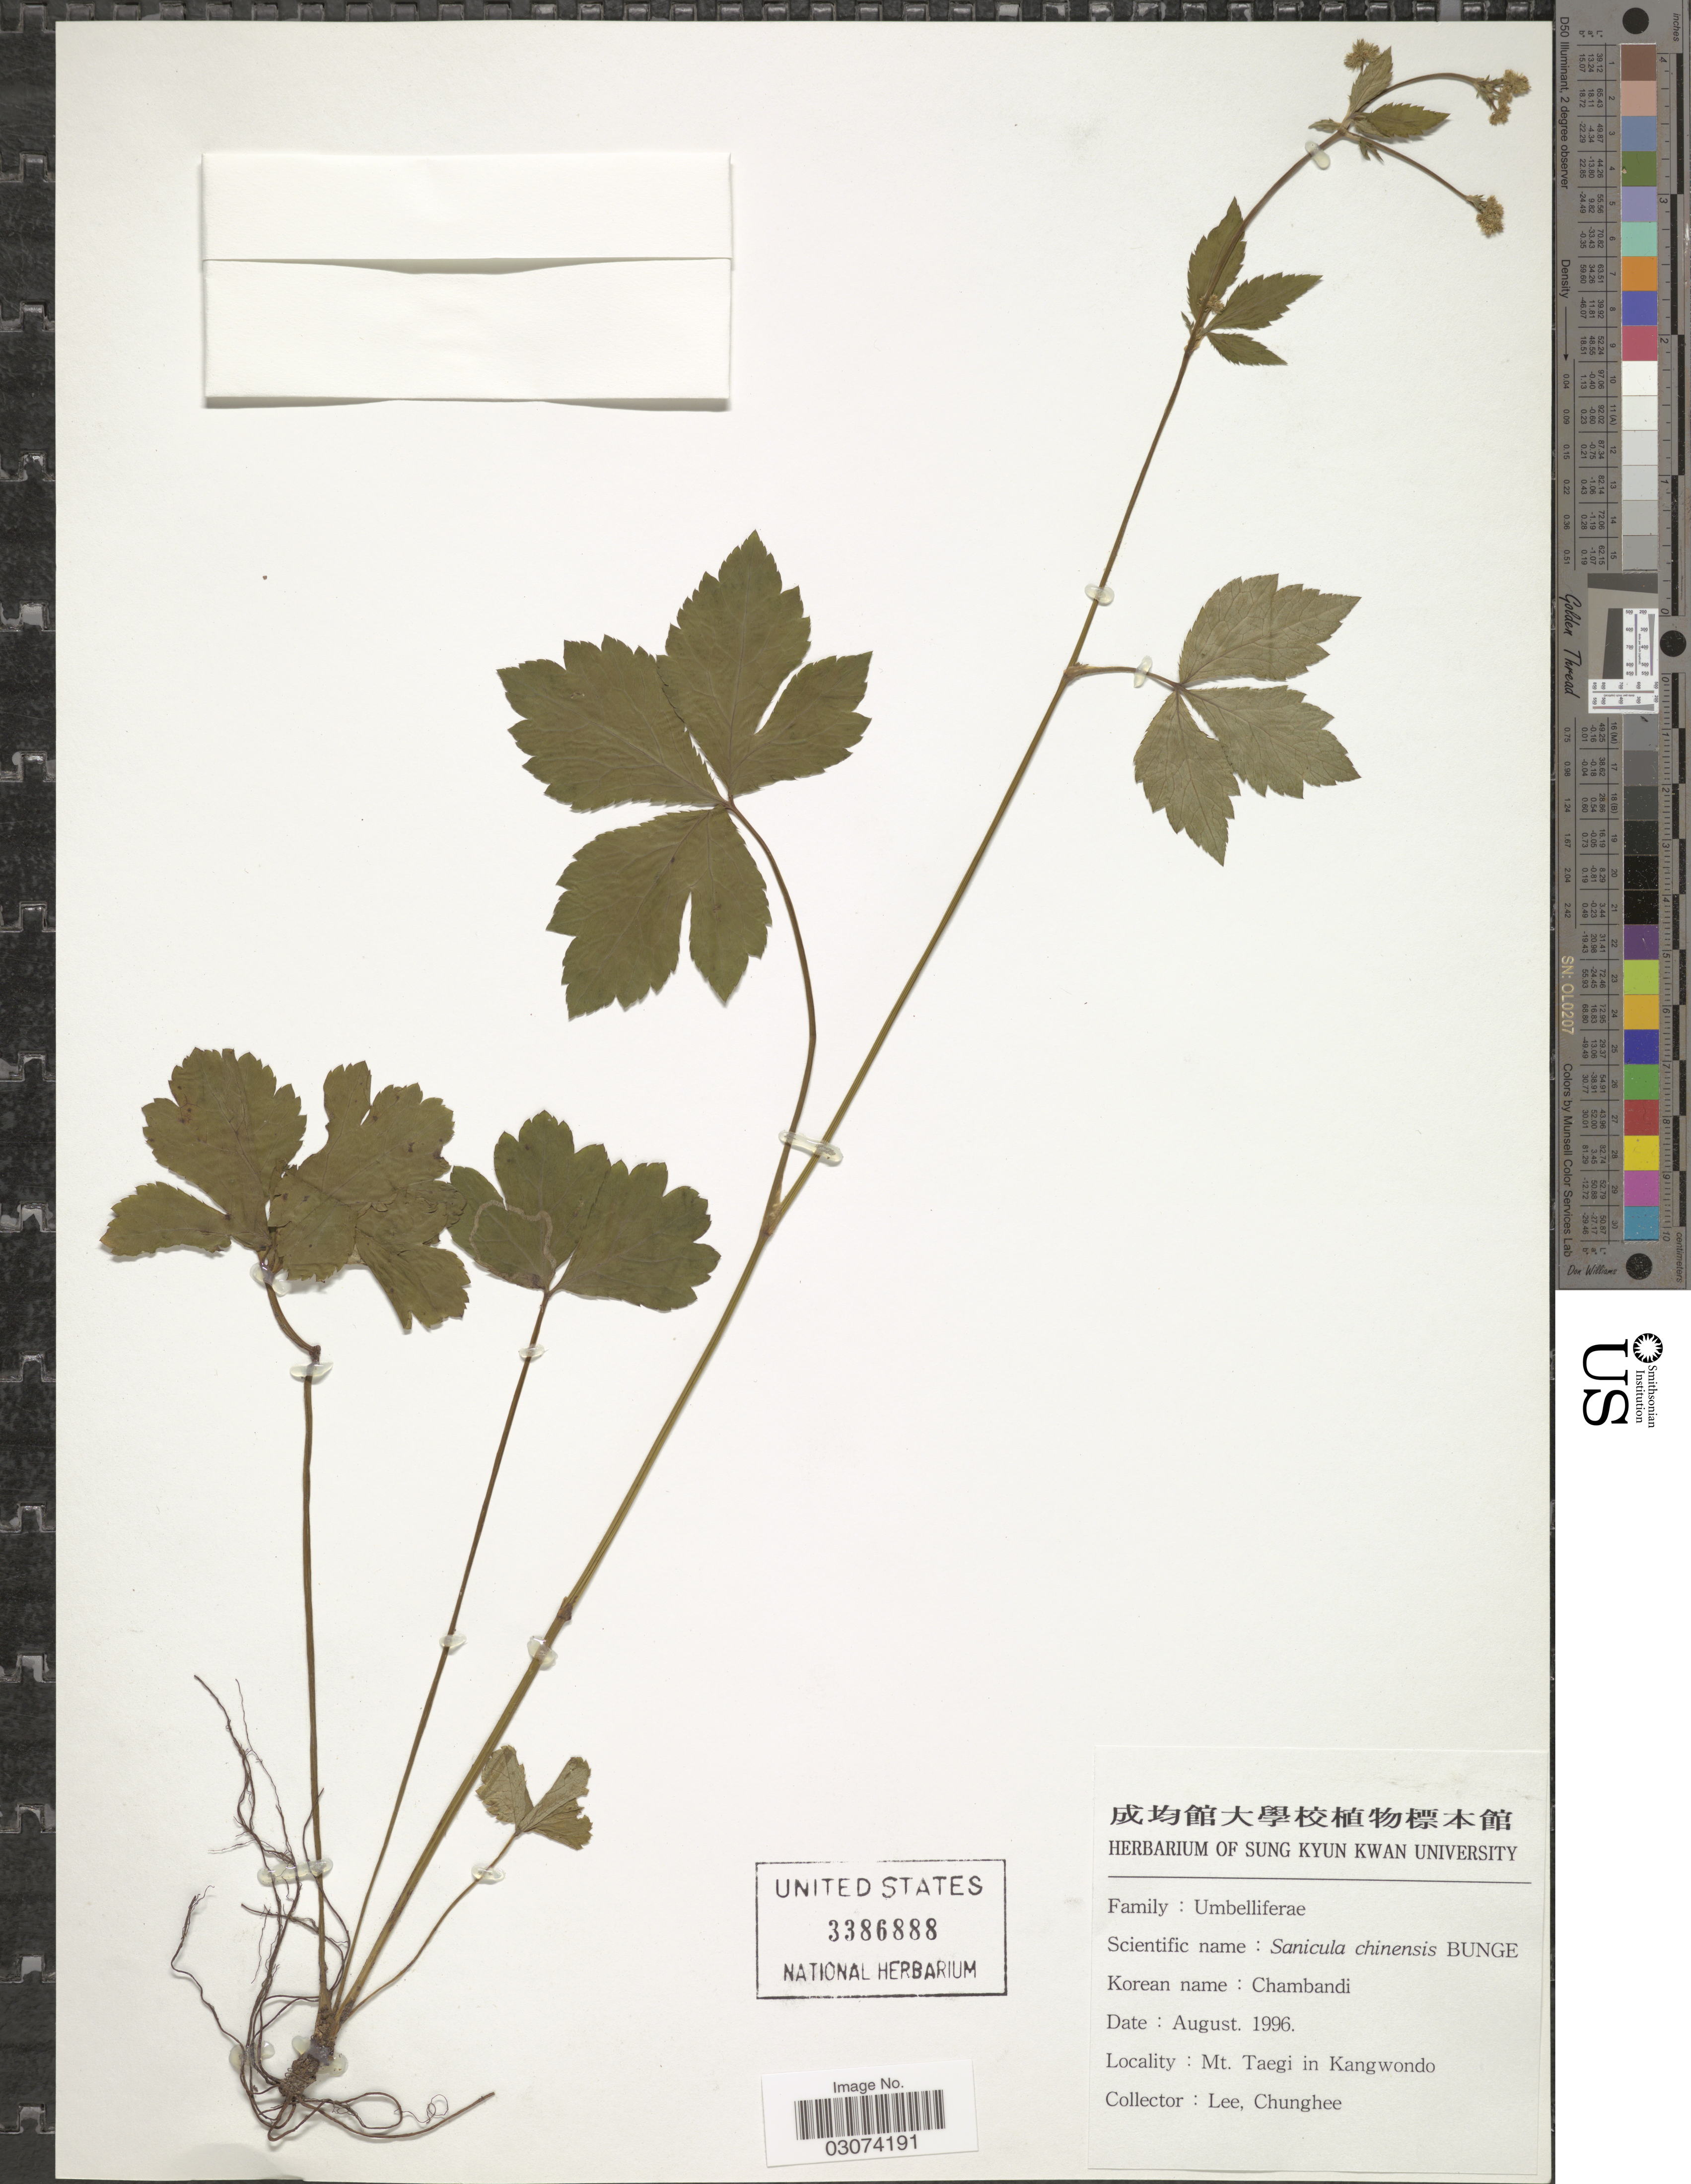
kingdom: Plantae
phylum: Tracheophyta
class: Magnoliopsida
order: Apiales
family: Apiaceae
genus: Sanicula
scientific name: Sanicula chinensis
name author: Bunge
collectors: C. Lee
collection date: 1996-08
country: South Korea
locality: Mt. Taegi in Kangwondo.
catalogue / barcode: US 3386888